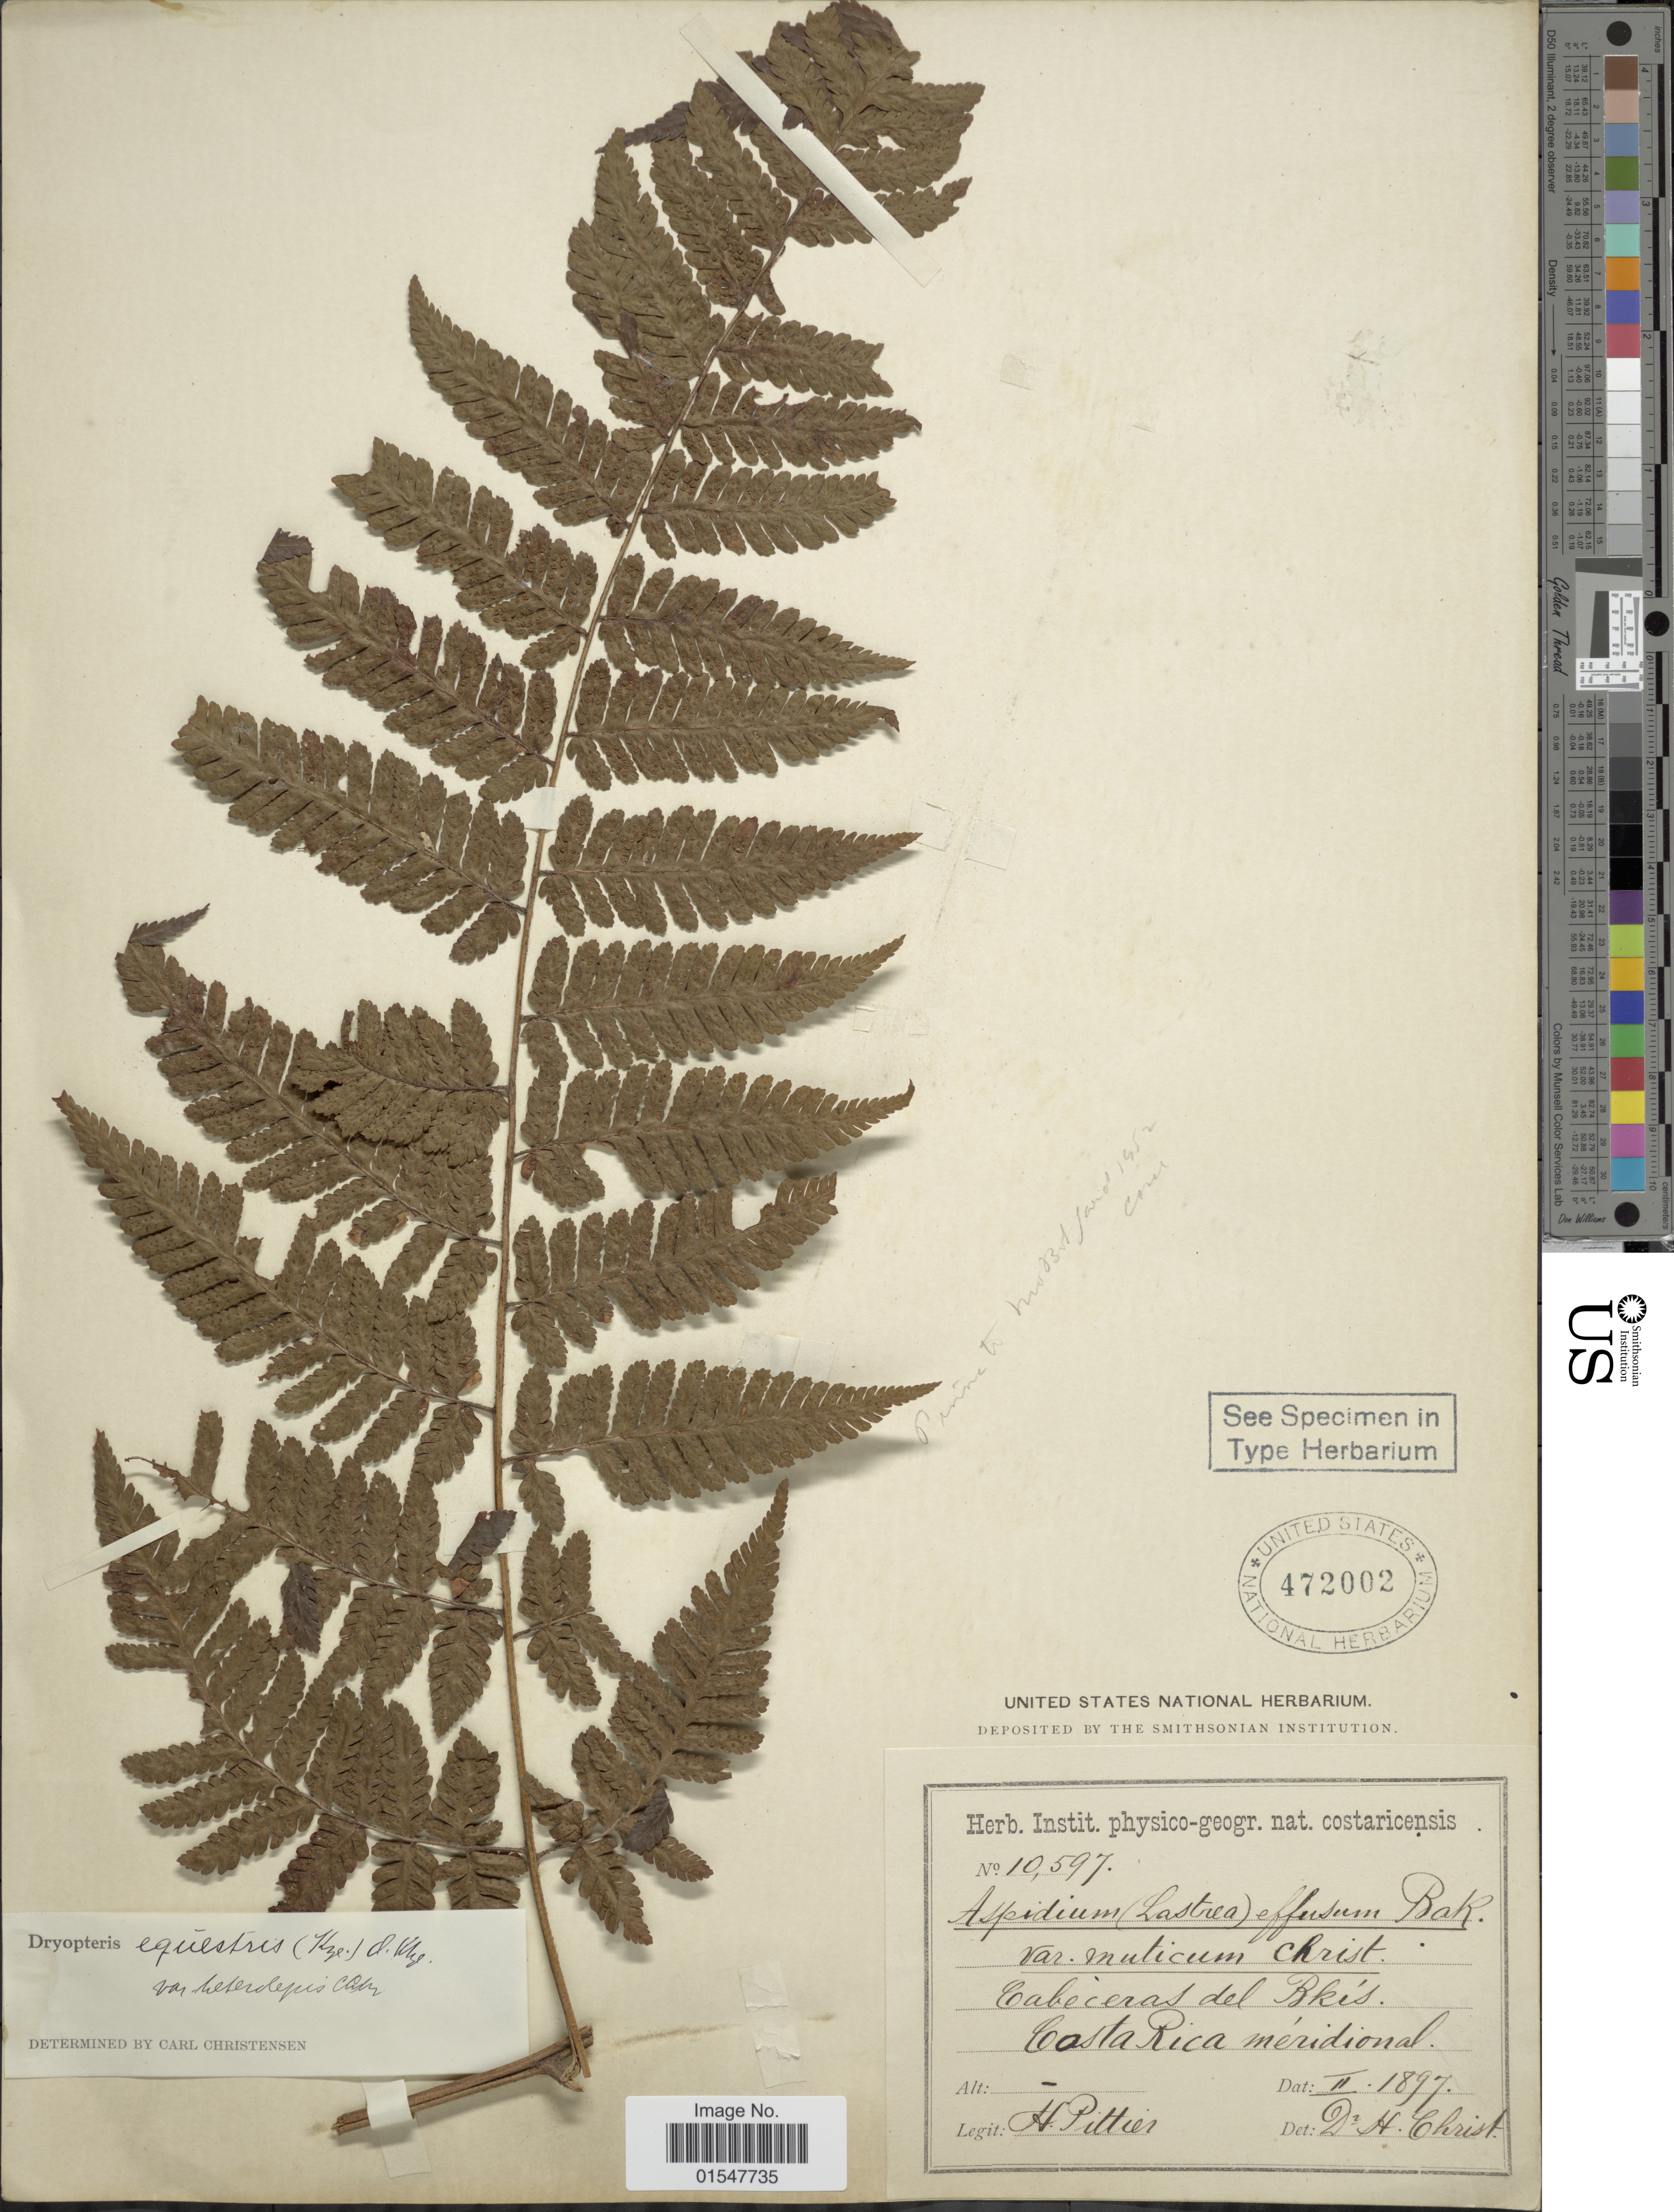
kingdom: Plantae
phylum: Tracheophyta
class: Polypodiopsida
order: Polypodiales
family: Dryopteridaceae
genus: Ctenitis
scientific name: Ctenitis excelsa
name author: (Desv.) Proctor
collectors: H. F. Pittier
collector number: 10597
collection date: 1897-02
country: Costa Rica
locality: Cabeceras del Bkis. Costa Rica meridional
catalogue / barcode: US 472002